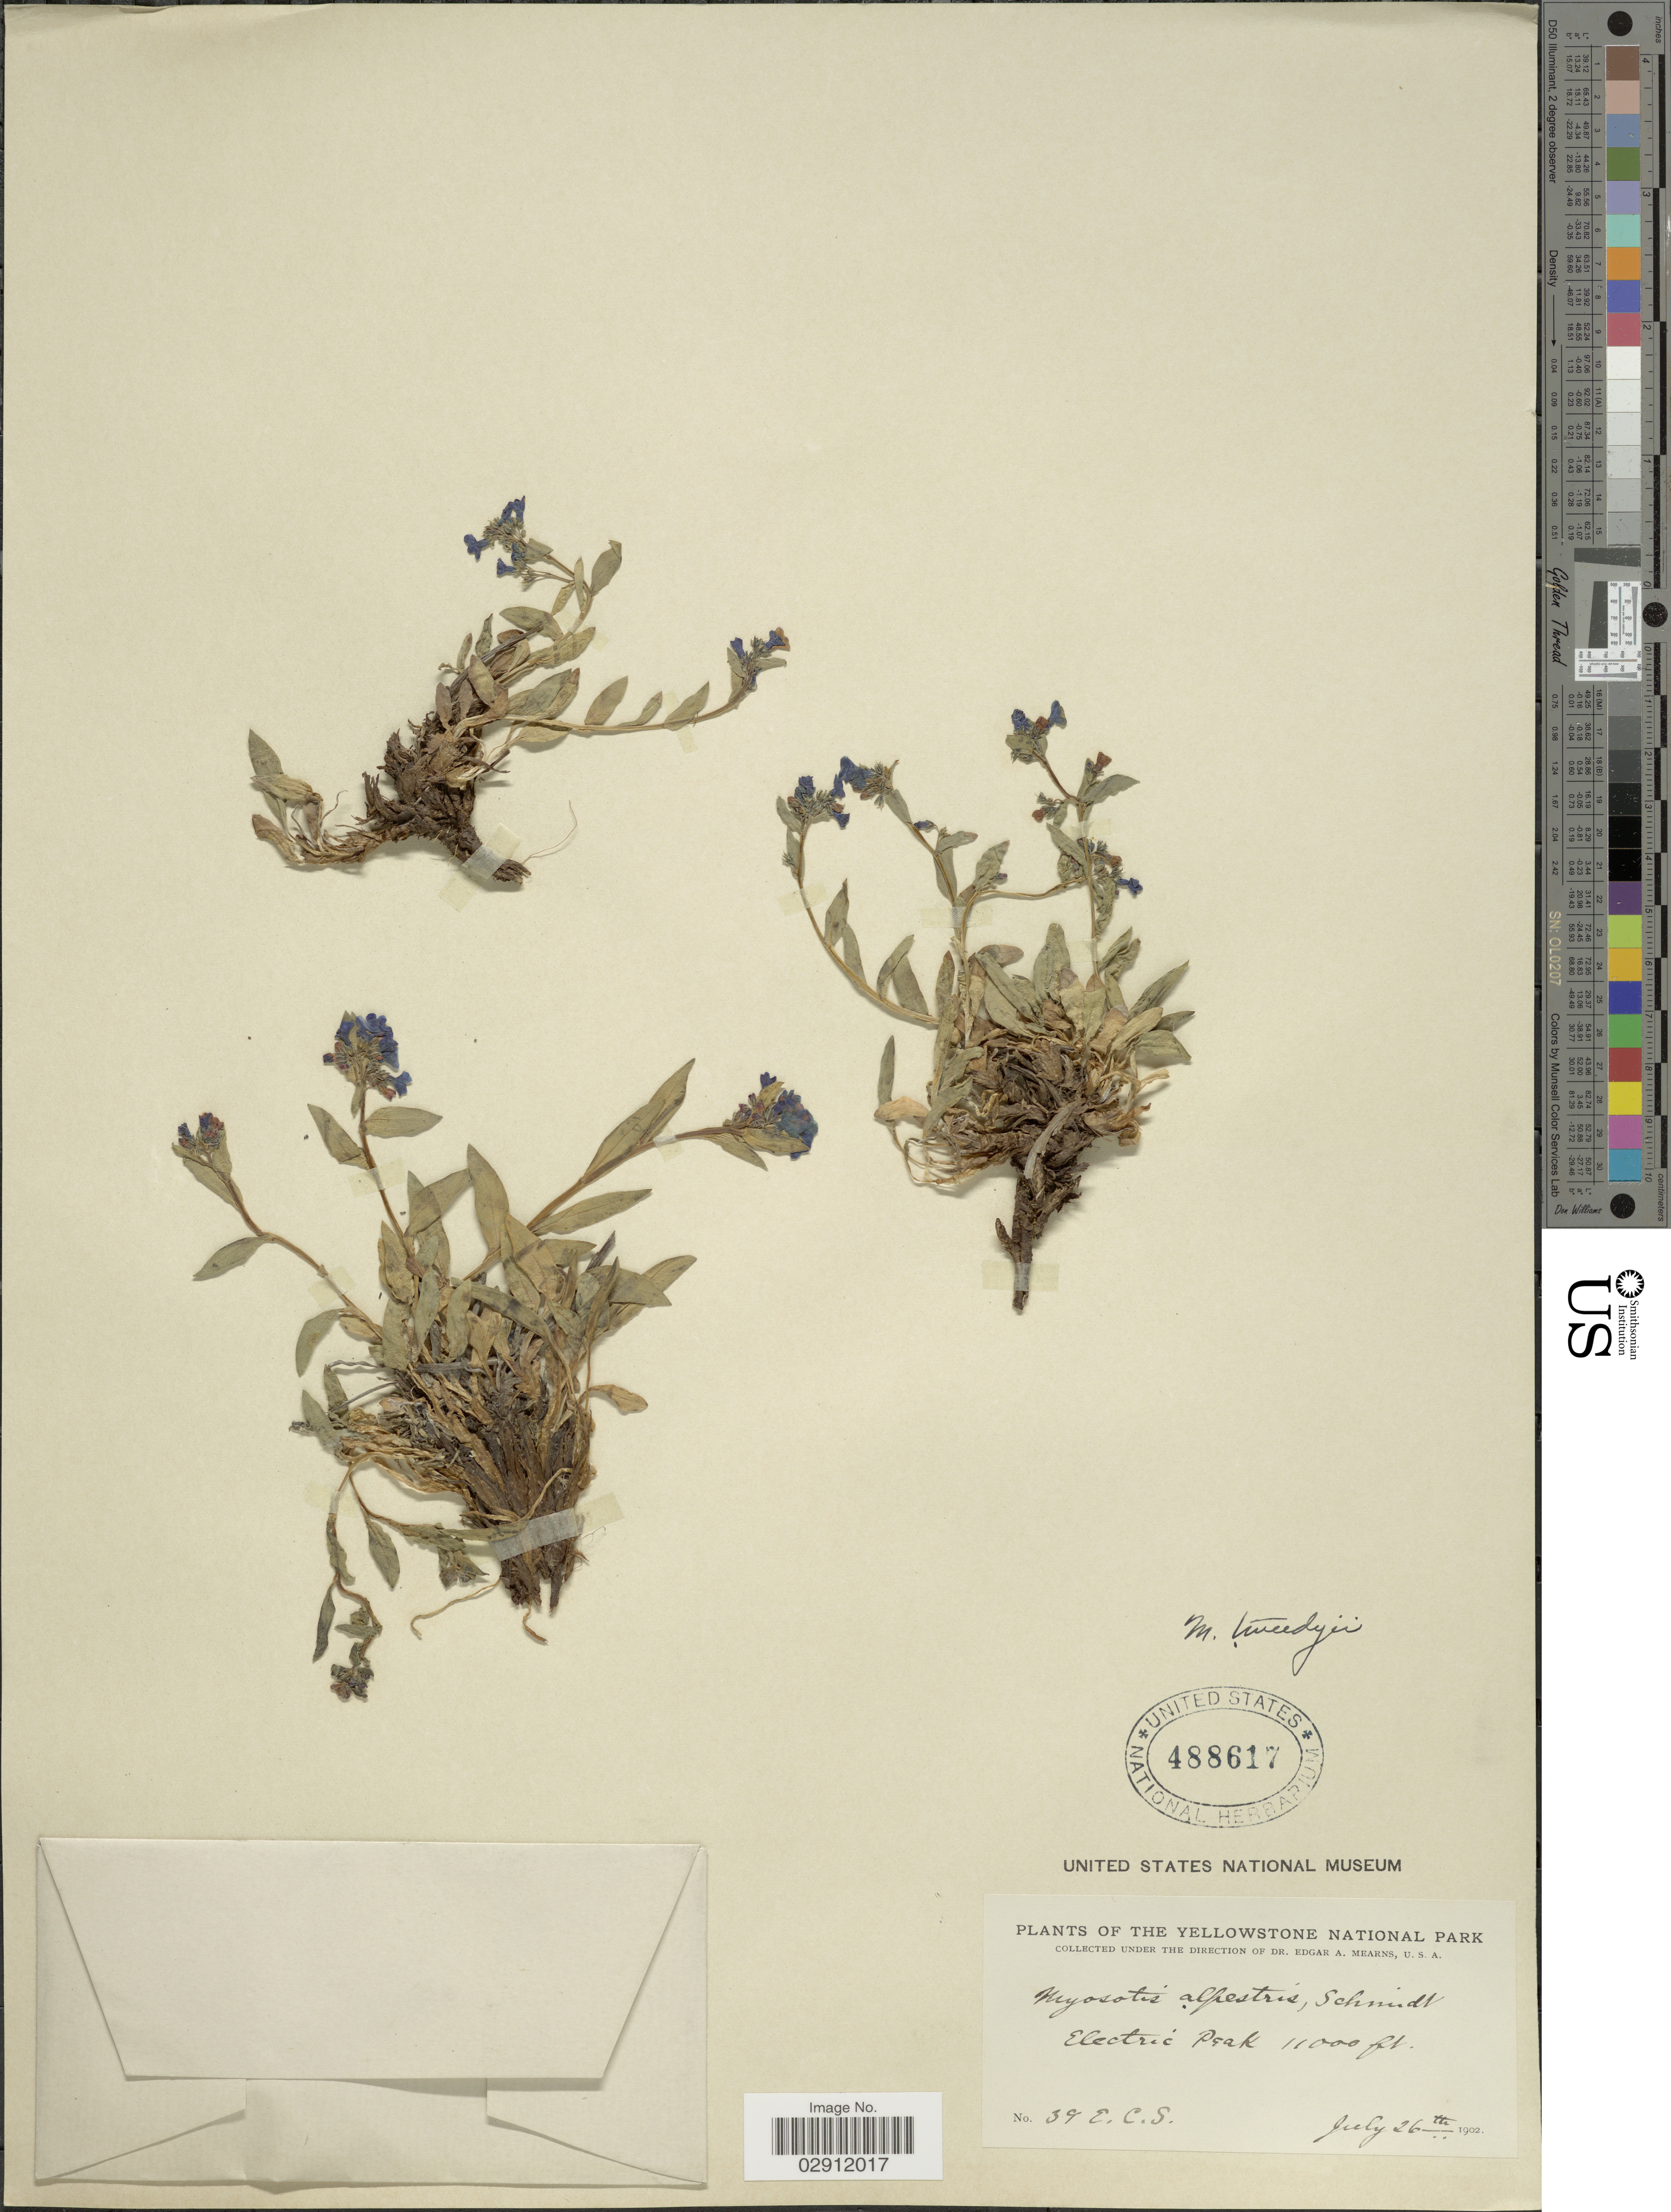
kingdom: Plantae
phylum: Tracheophyta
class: Magnoliopsida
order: Boraginales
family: Boraginaceae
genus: Mertensia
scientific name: Mertensia alpina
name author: (Torr.) G. Don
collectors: E. C. Smith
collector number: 39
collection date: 1902-07-26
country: United States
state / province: Montana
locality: Yellowstone Park. Electric Peak.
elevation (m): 3353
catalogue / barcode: US 488617